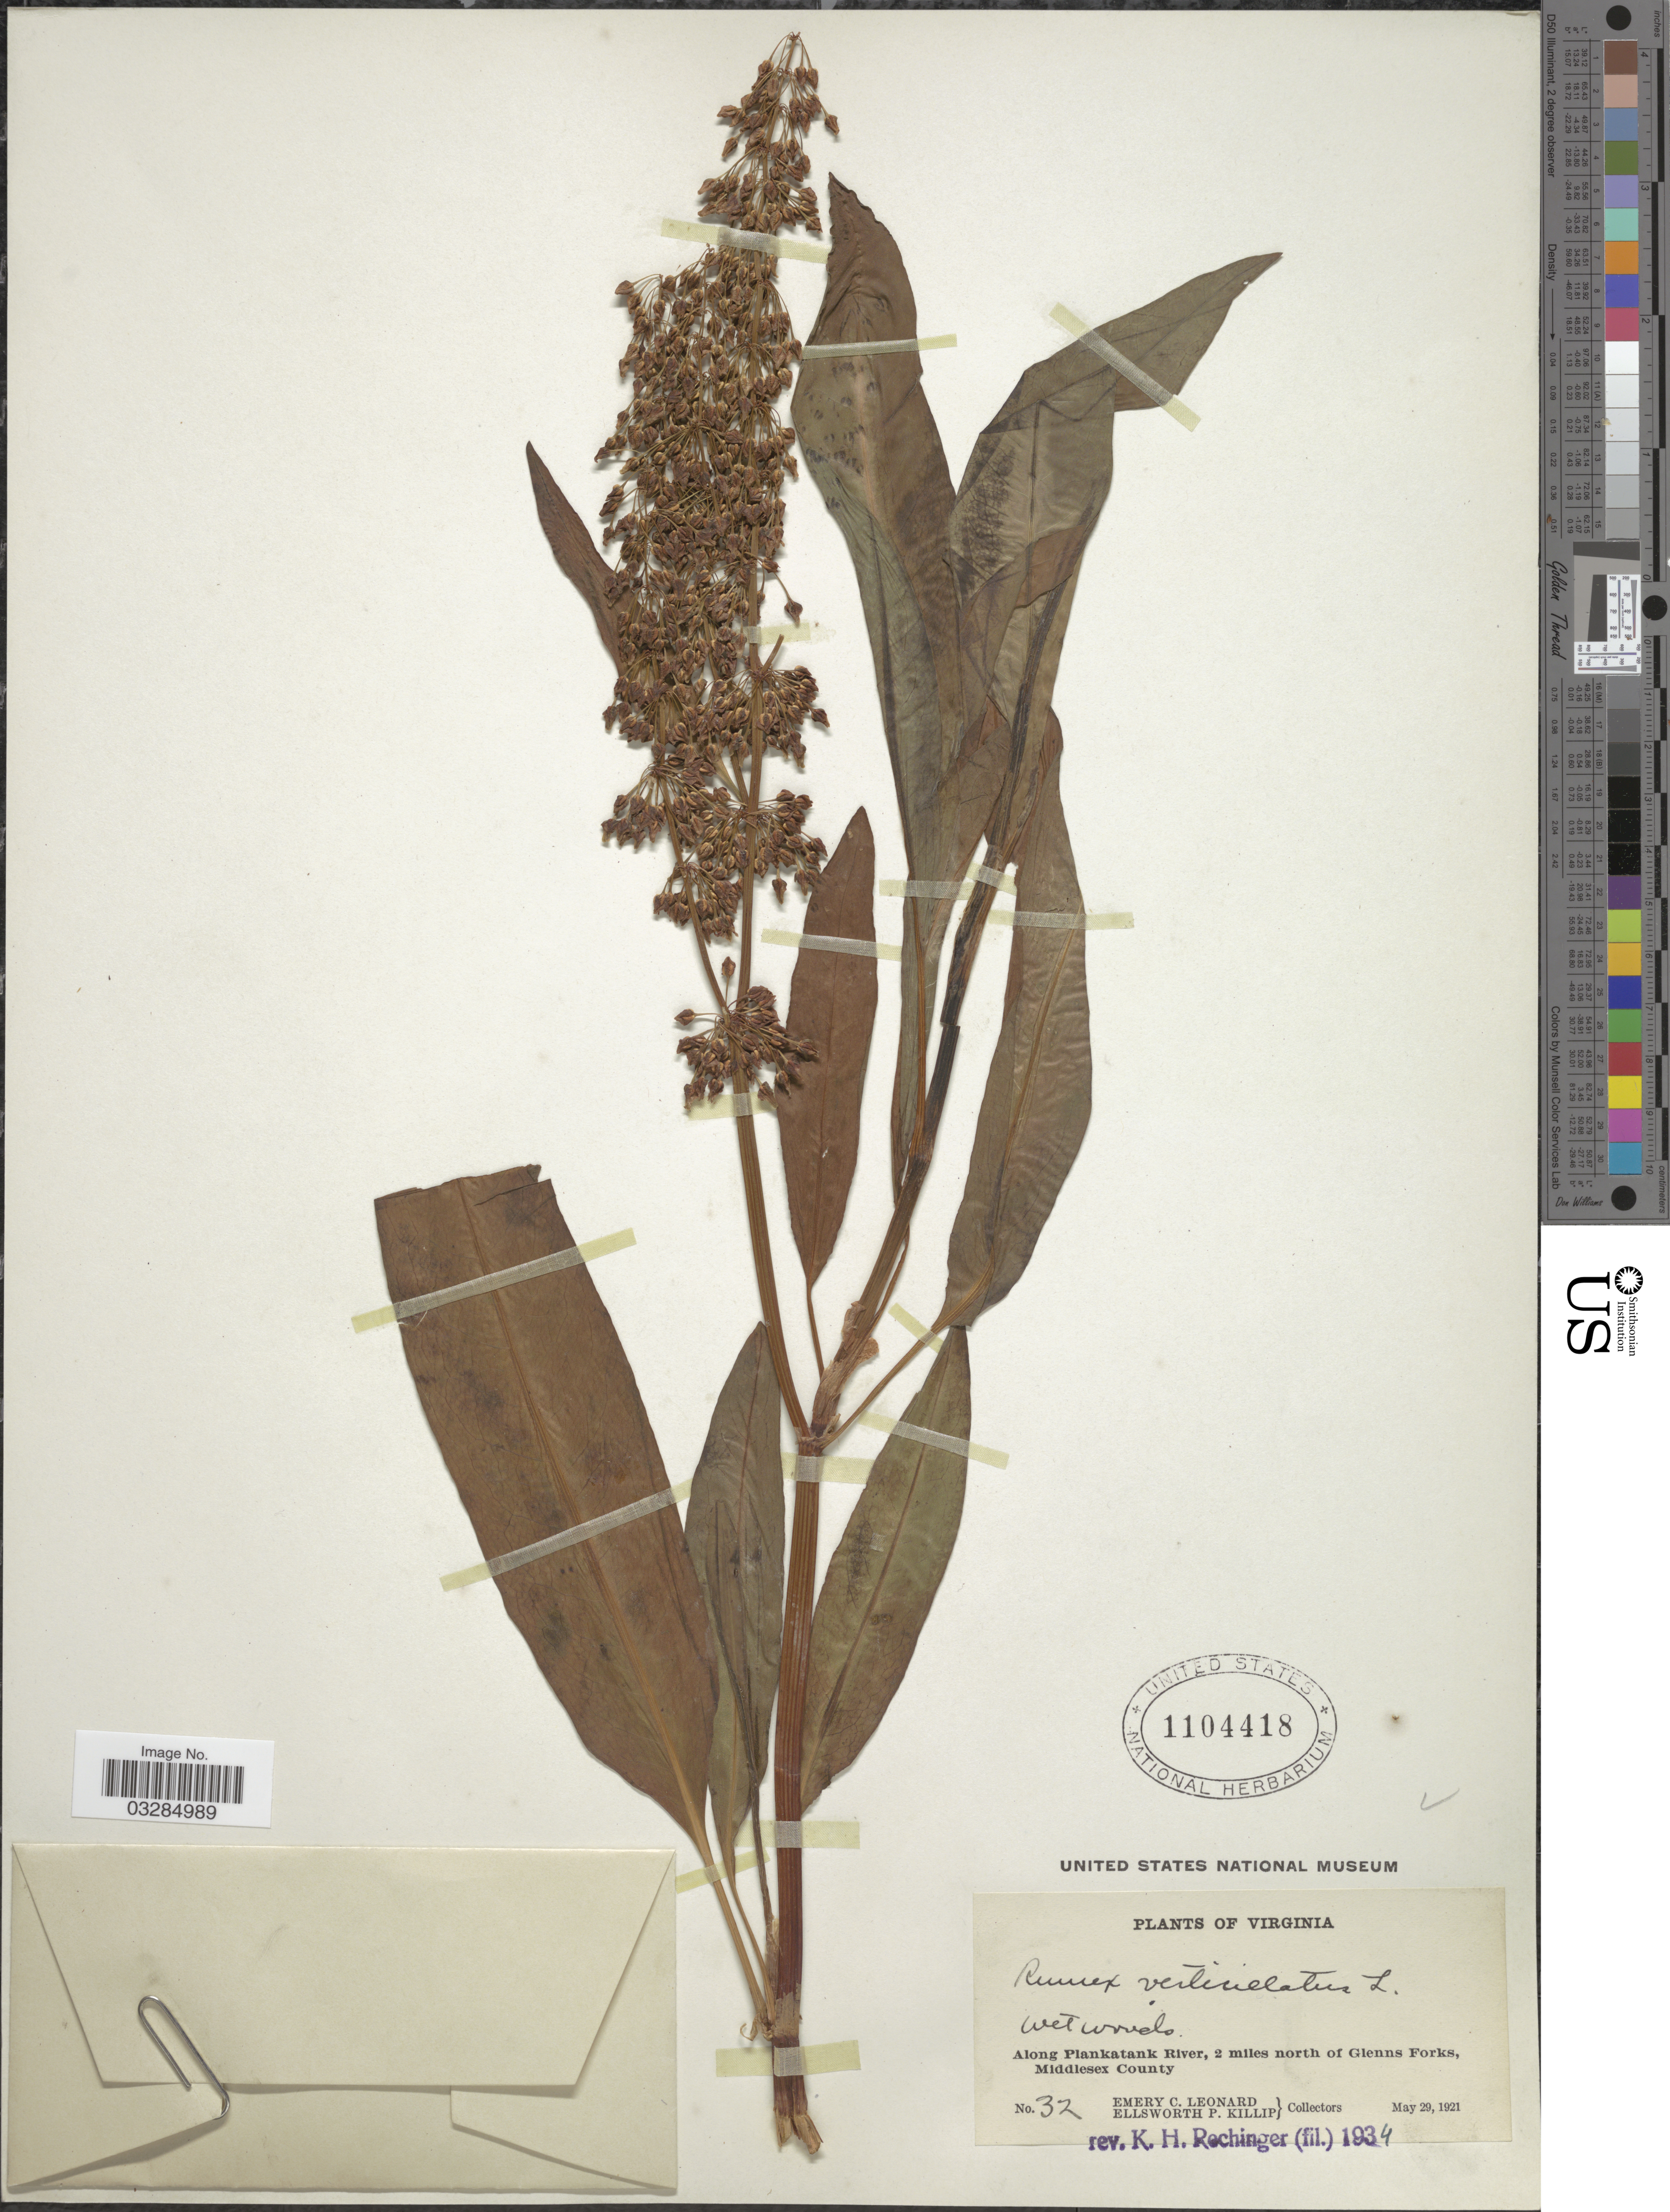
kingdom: Plantae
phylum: Tracheophyta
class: Magnoliopsida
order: Caryophyllales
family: Polygonaceae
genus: Rumex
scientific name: Rumex verticillatus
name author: L.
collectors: E. C. Leonard & E. P. Killip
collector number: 32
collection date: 1921-05-29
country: United States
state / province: Virginia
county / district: Middlesex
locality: Along Plankatank River, 2 miles north of Glenns Forks.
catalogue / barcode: US 1104418